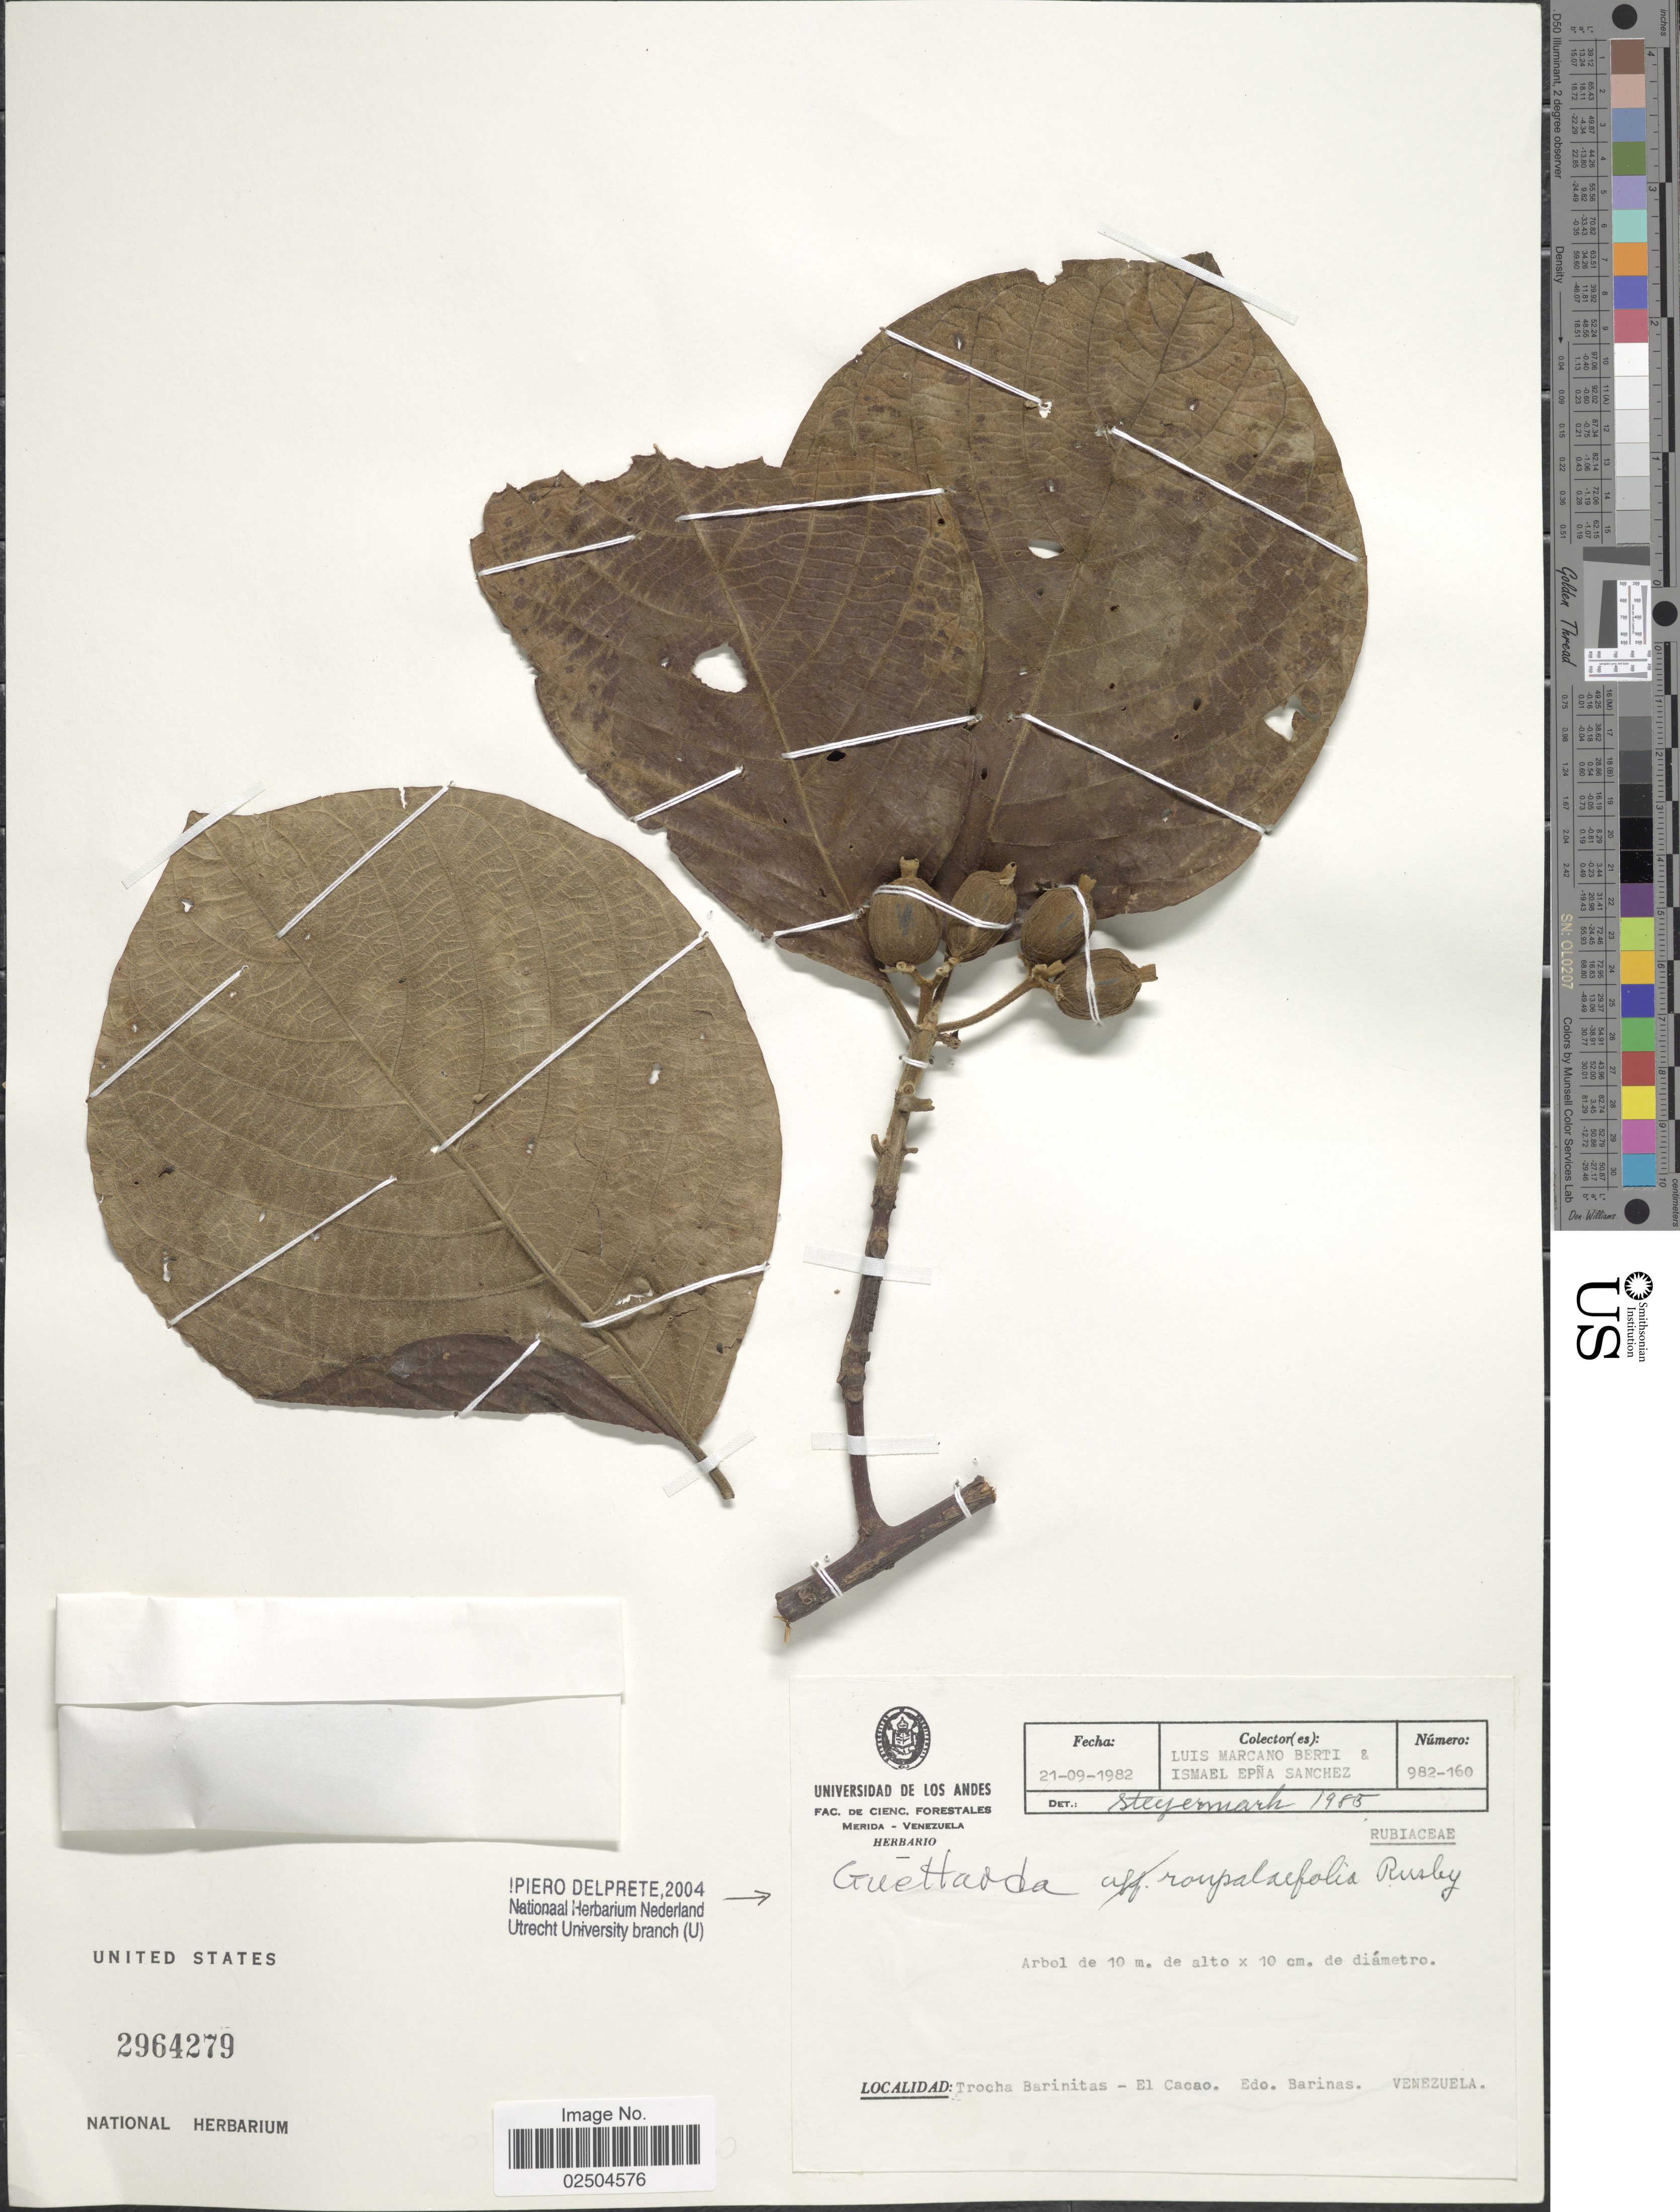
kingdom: Plantae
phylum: Tracheophyta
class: Magnoliopsida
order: Gentianales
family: Rubiaceae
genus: Guettarda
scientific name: Guettarda roupalifolia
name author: Rusby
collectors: L. Marcano-Berti & I. Sanchez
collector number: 982-160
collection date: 1982-09-21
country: Venezuela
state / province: Barinas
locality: Trocha Barinitas - El Cacao, Edo. Barinas, Venezuela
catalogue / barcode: US 2964279